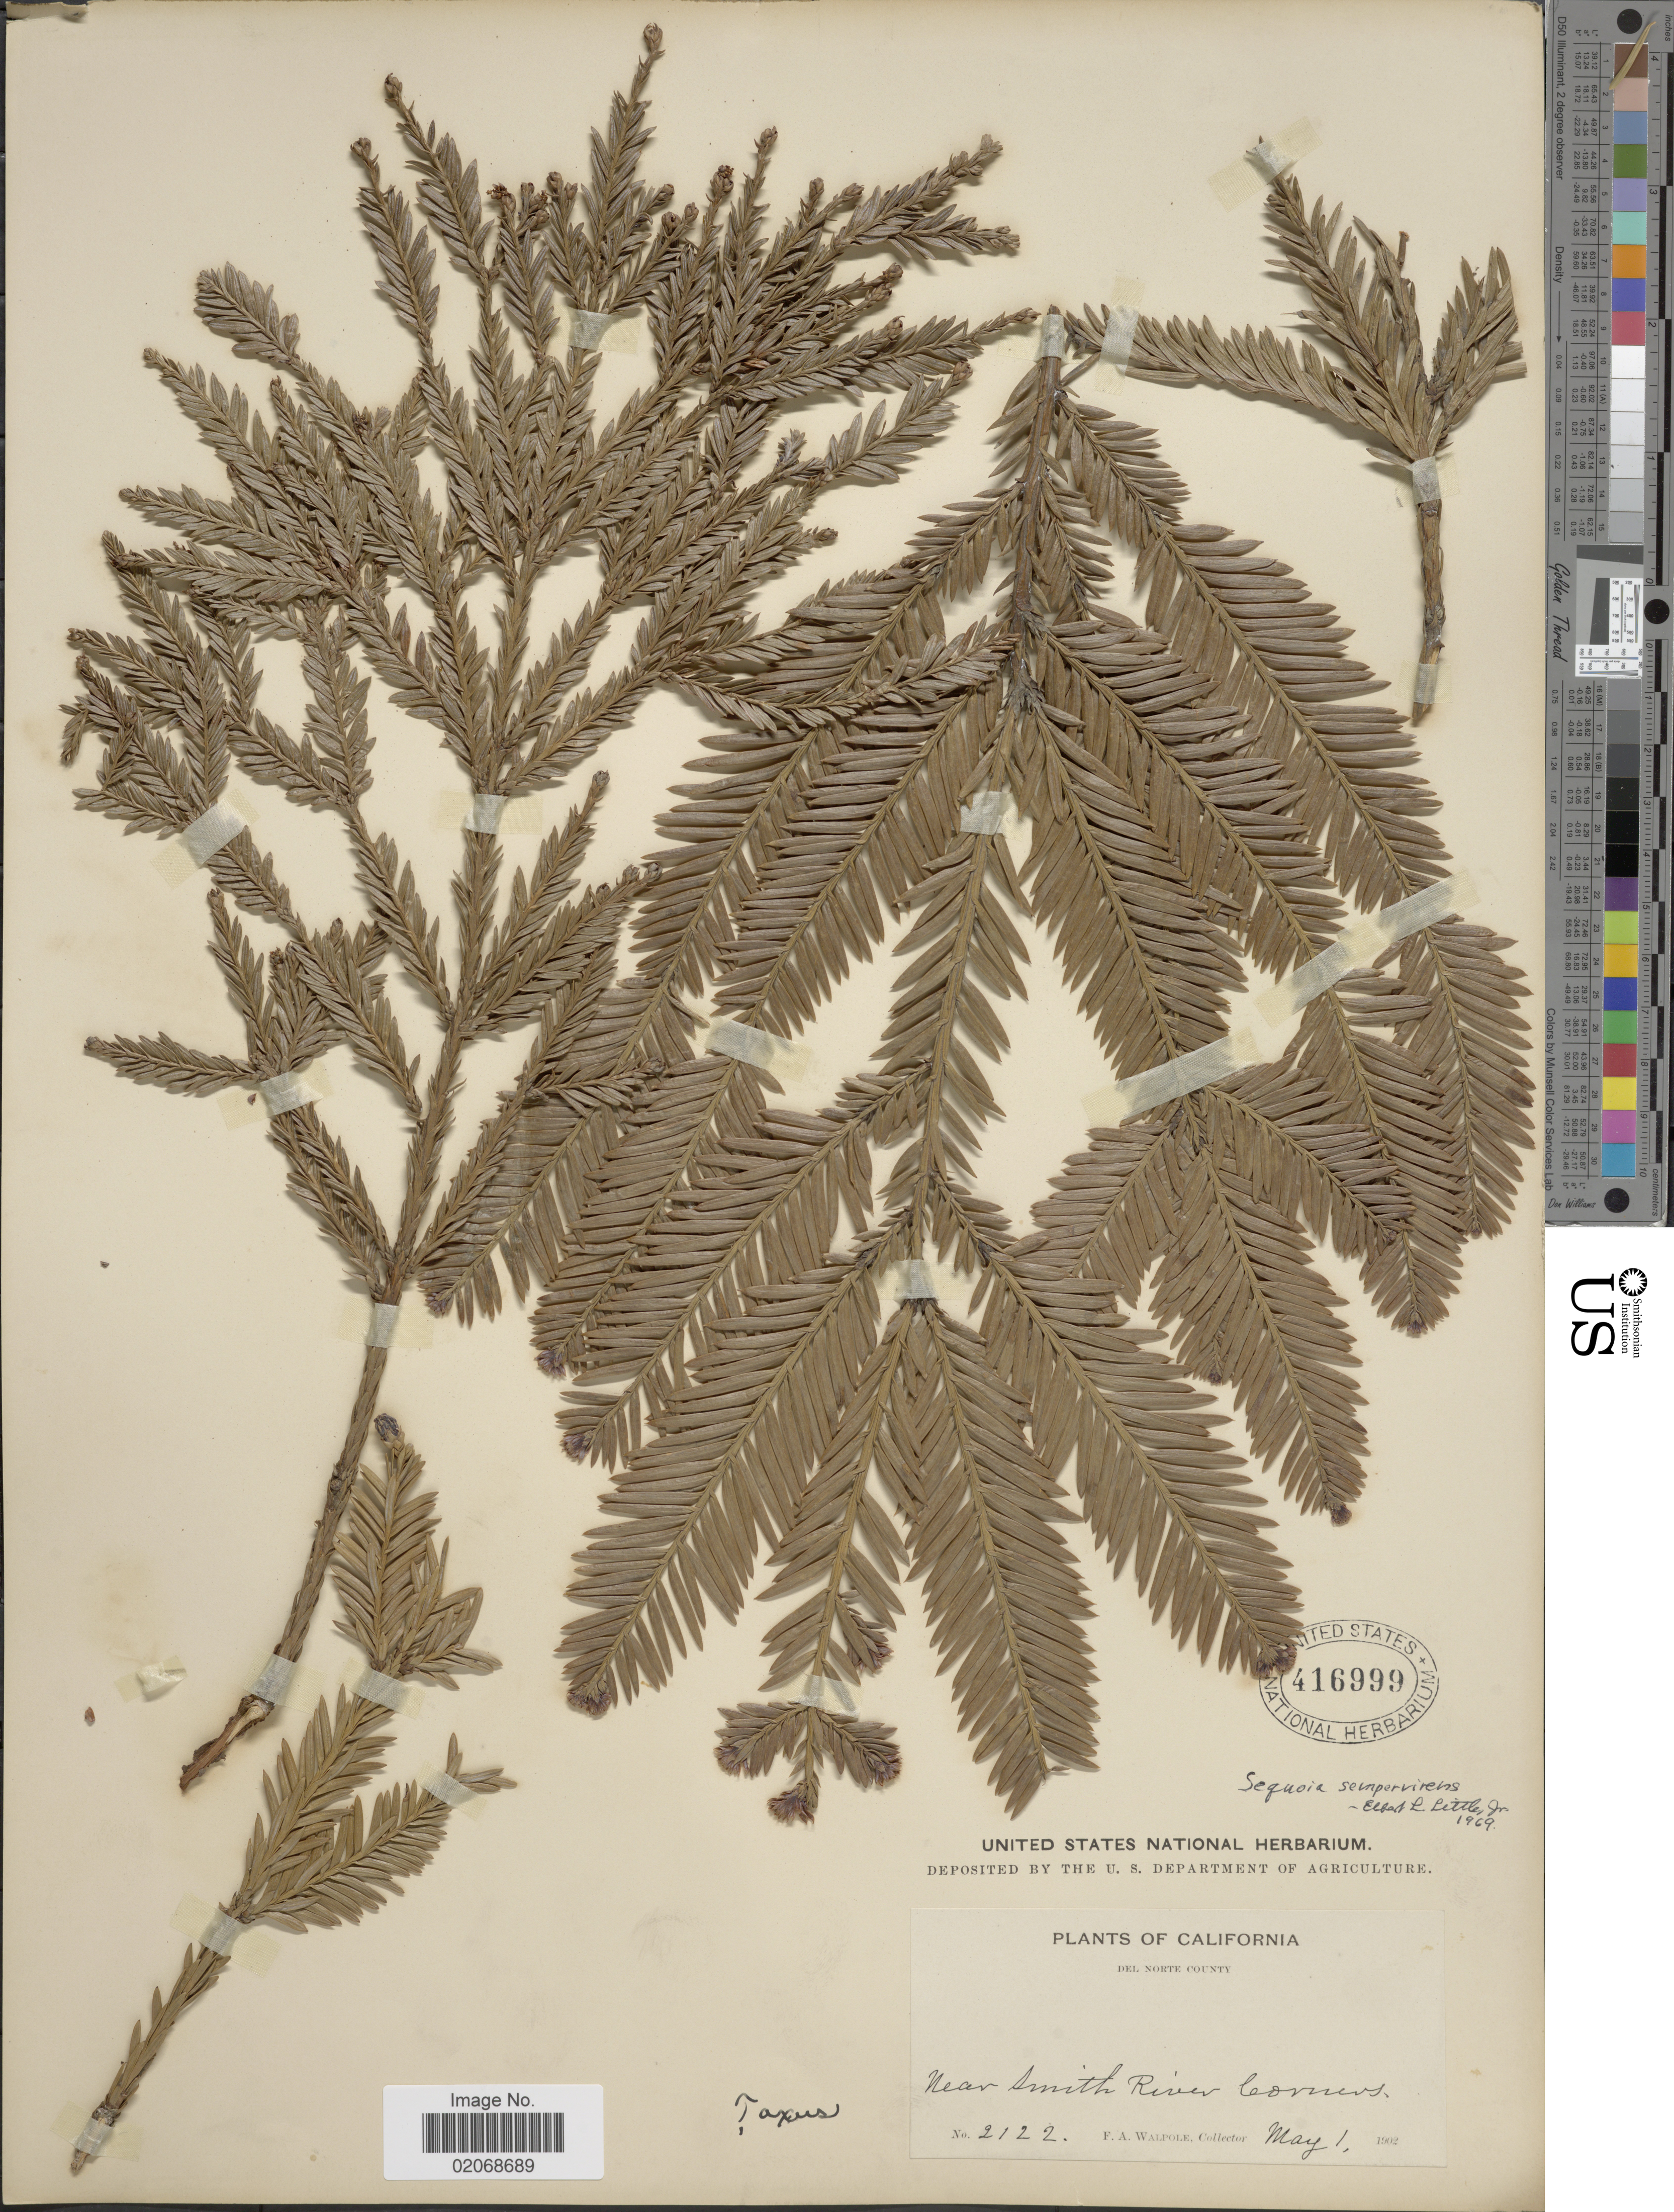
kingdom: Plantae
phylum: Tracheophyta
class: Pinopsida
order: Pinales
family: Cupressaceae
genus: Sequoia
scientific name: Sequoia sempervirens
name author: (D. Don) Endl.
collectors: F. Walpole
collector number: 2122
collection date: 1902-05-01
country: United States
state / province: California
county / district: Del Norte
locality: Del Norte County, near Smith River Corners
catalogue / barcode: US 416999